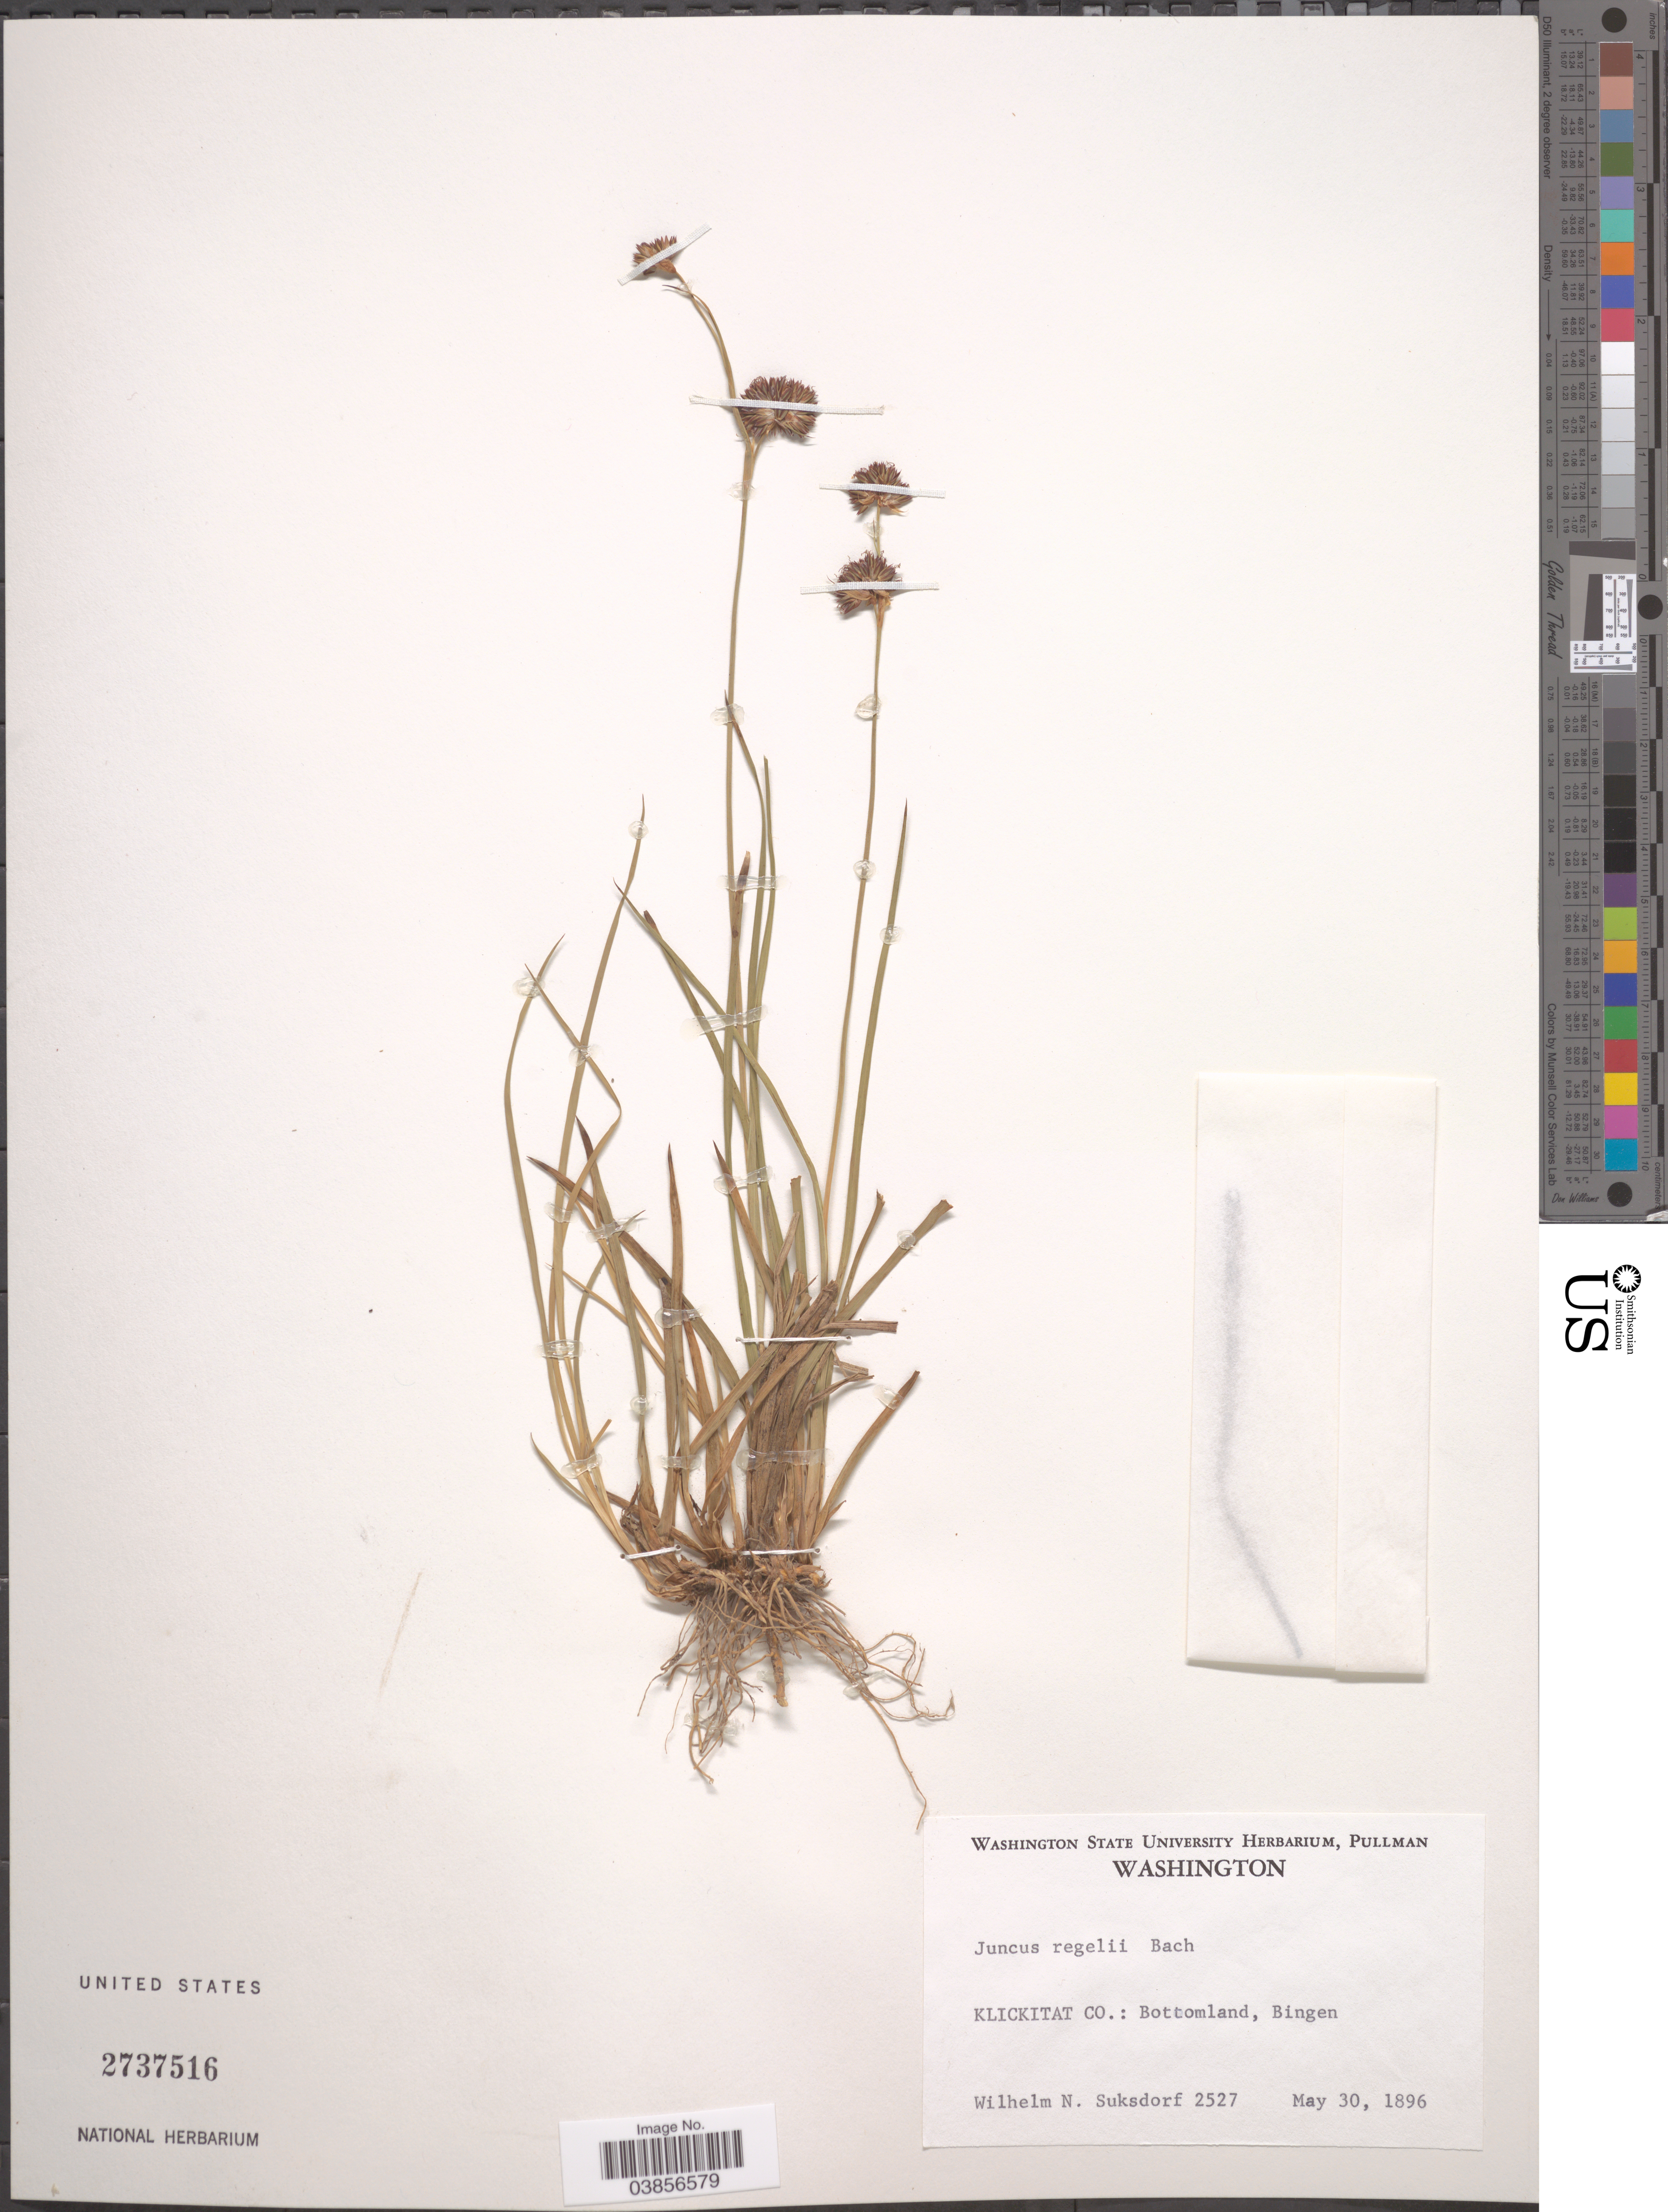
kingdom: Plantae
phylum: Tracheophyta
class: Liliopsida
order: Poales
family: Juncaceae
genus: Juncus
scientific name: Juncus regelii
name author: Buchenau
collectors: W. N. Suksdorf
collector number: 2527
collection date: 1896-05-30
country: United States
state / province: Washington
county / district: Klickitat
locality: Klickitat Co.: Bottomland, Bingen.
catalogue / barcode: US 2737516